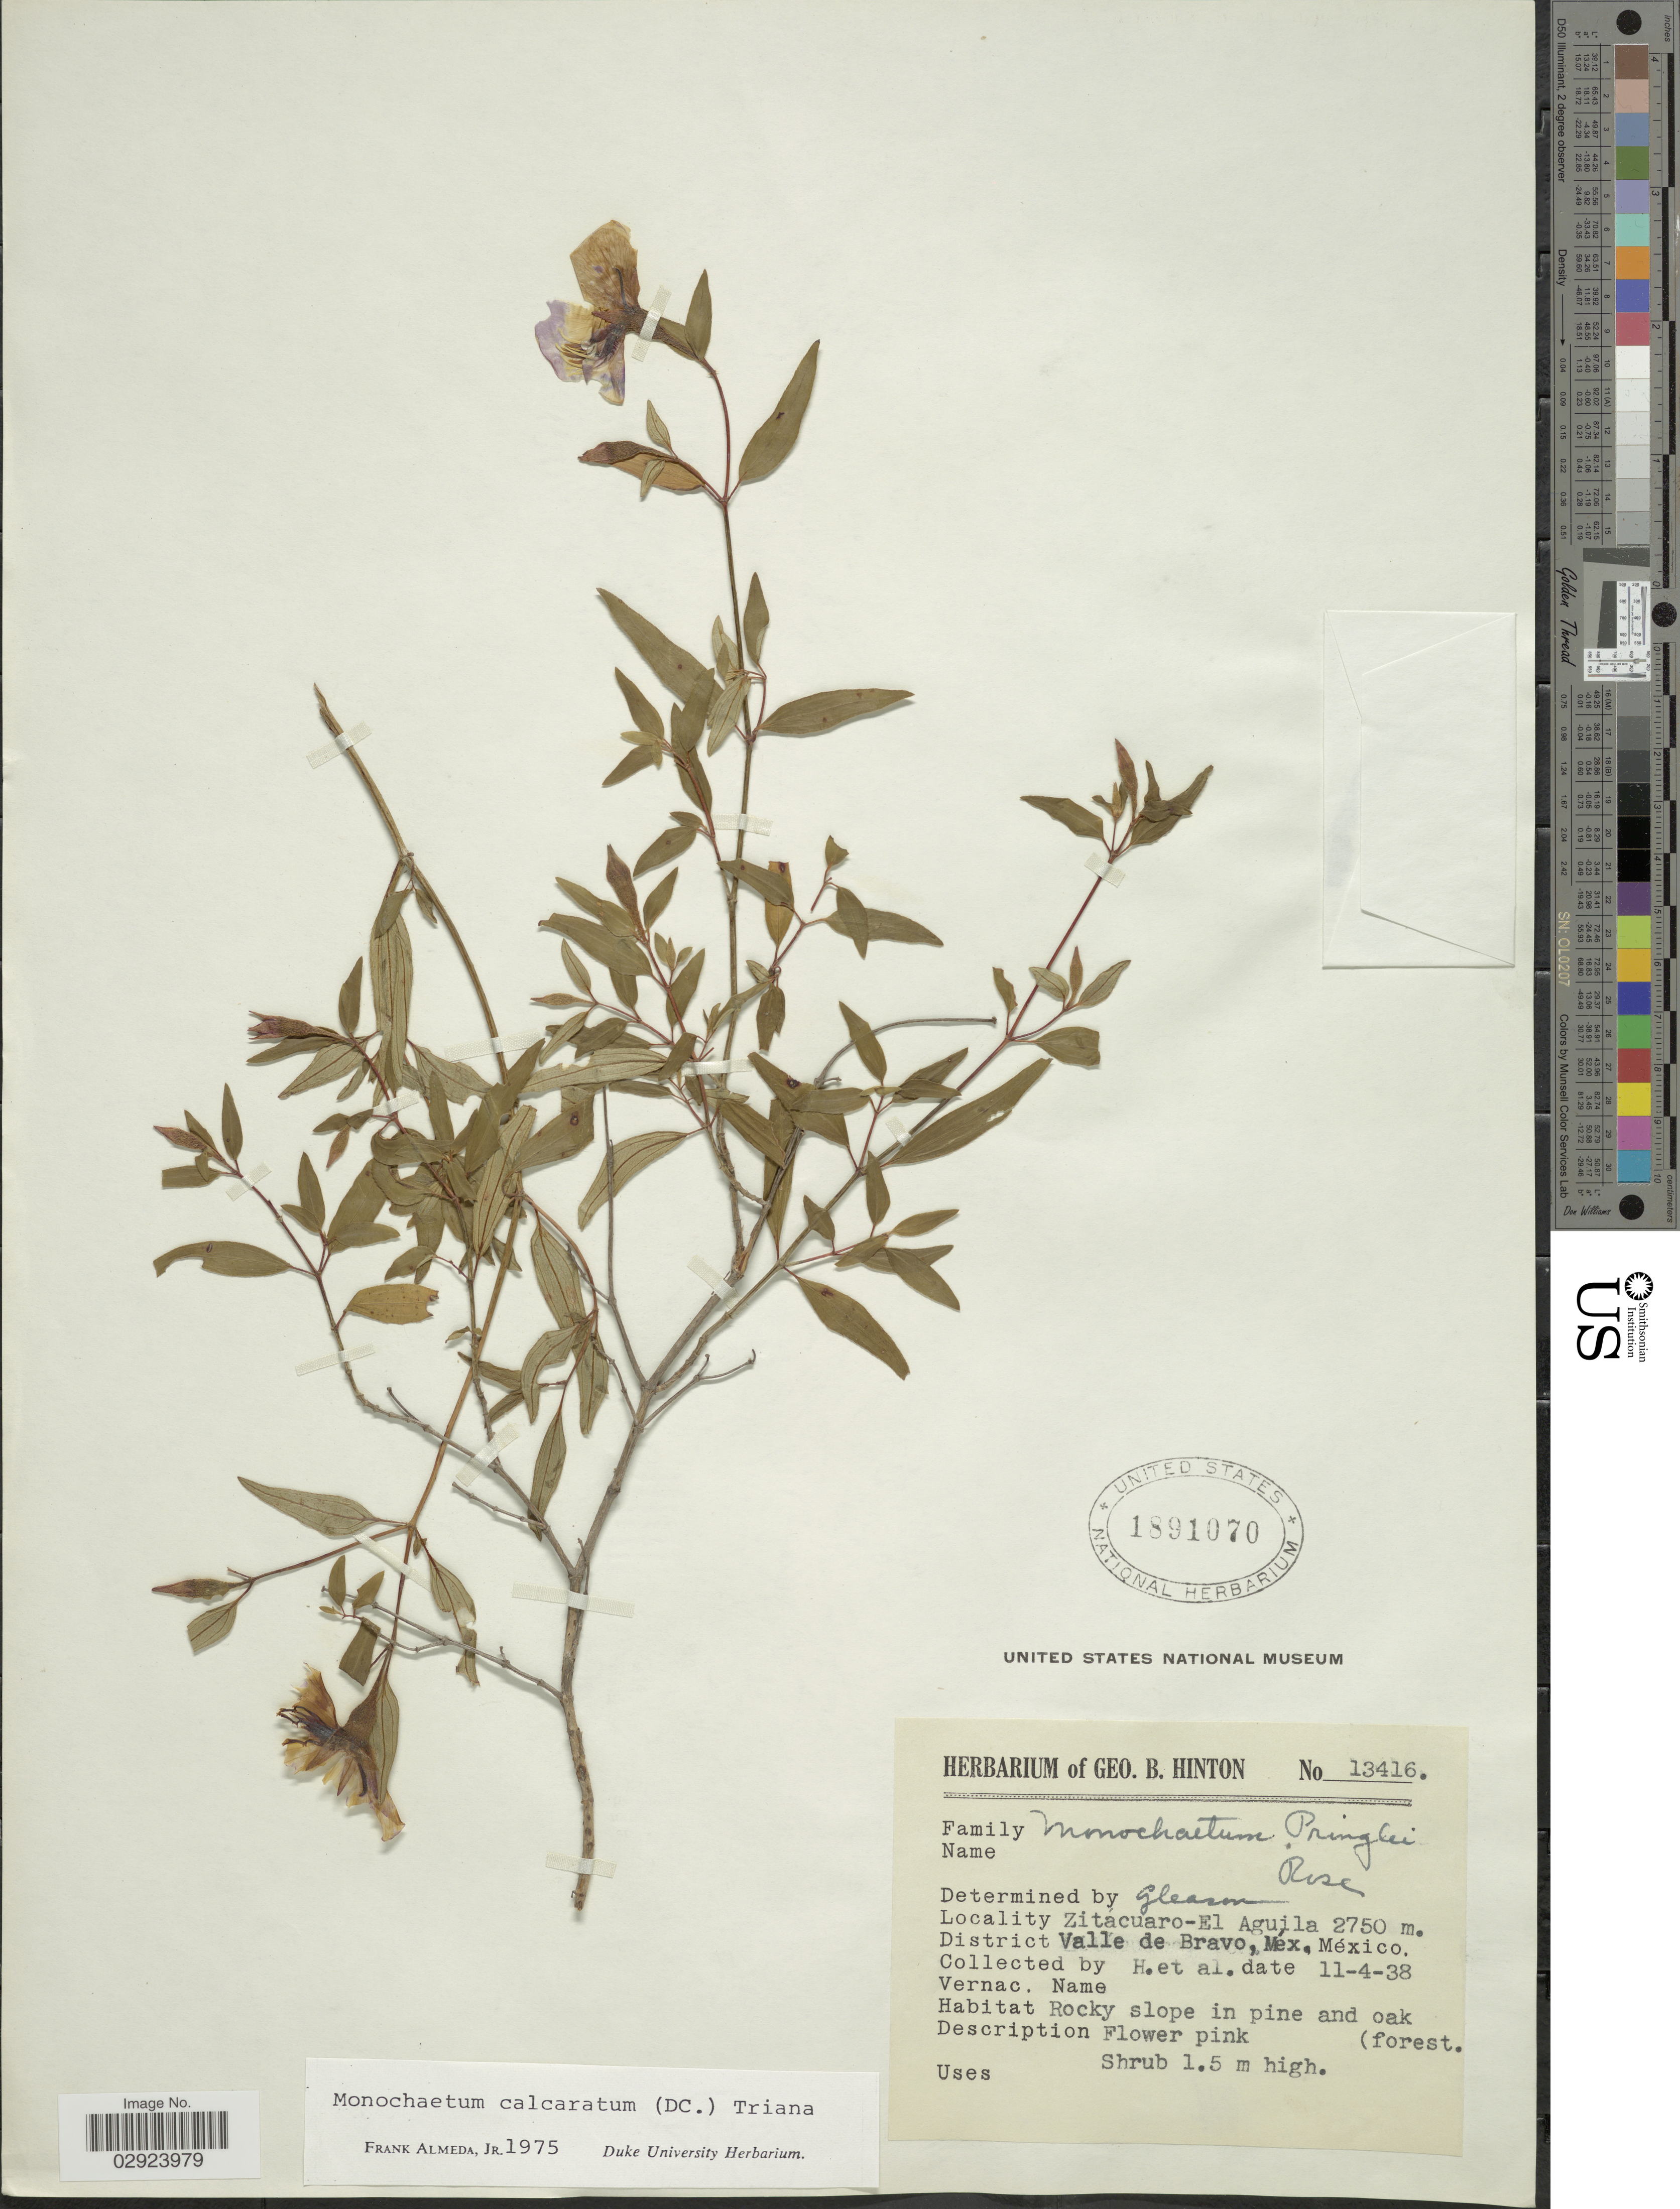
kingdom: Plantae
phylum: Tracheophyta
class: Magnoliopsida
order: Myrtales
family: Melastomataceae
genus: Monochaetum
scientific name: Monochaetum calcaratum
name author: (DC.) Triana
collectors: G. B. Hinton & et al.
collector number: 13416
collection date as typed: Transcribed d/m/y: 4/11/38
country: Mexico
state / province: México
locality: Zitacuaro-El Aguila. District Valle de Bravo, Mex.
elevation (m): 2750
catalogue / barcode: US 1891070